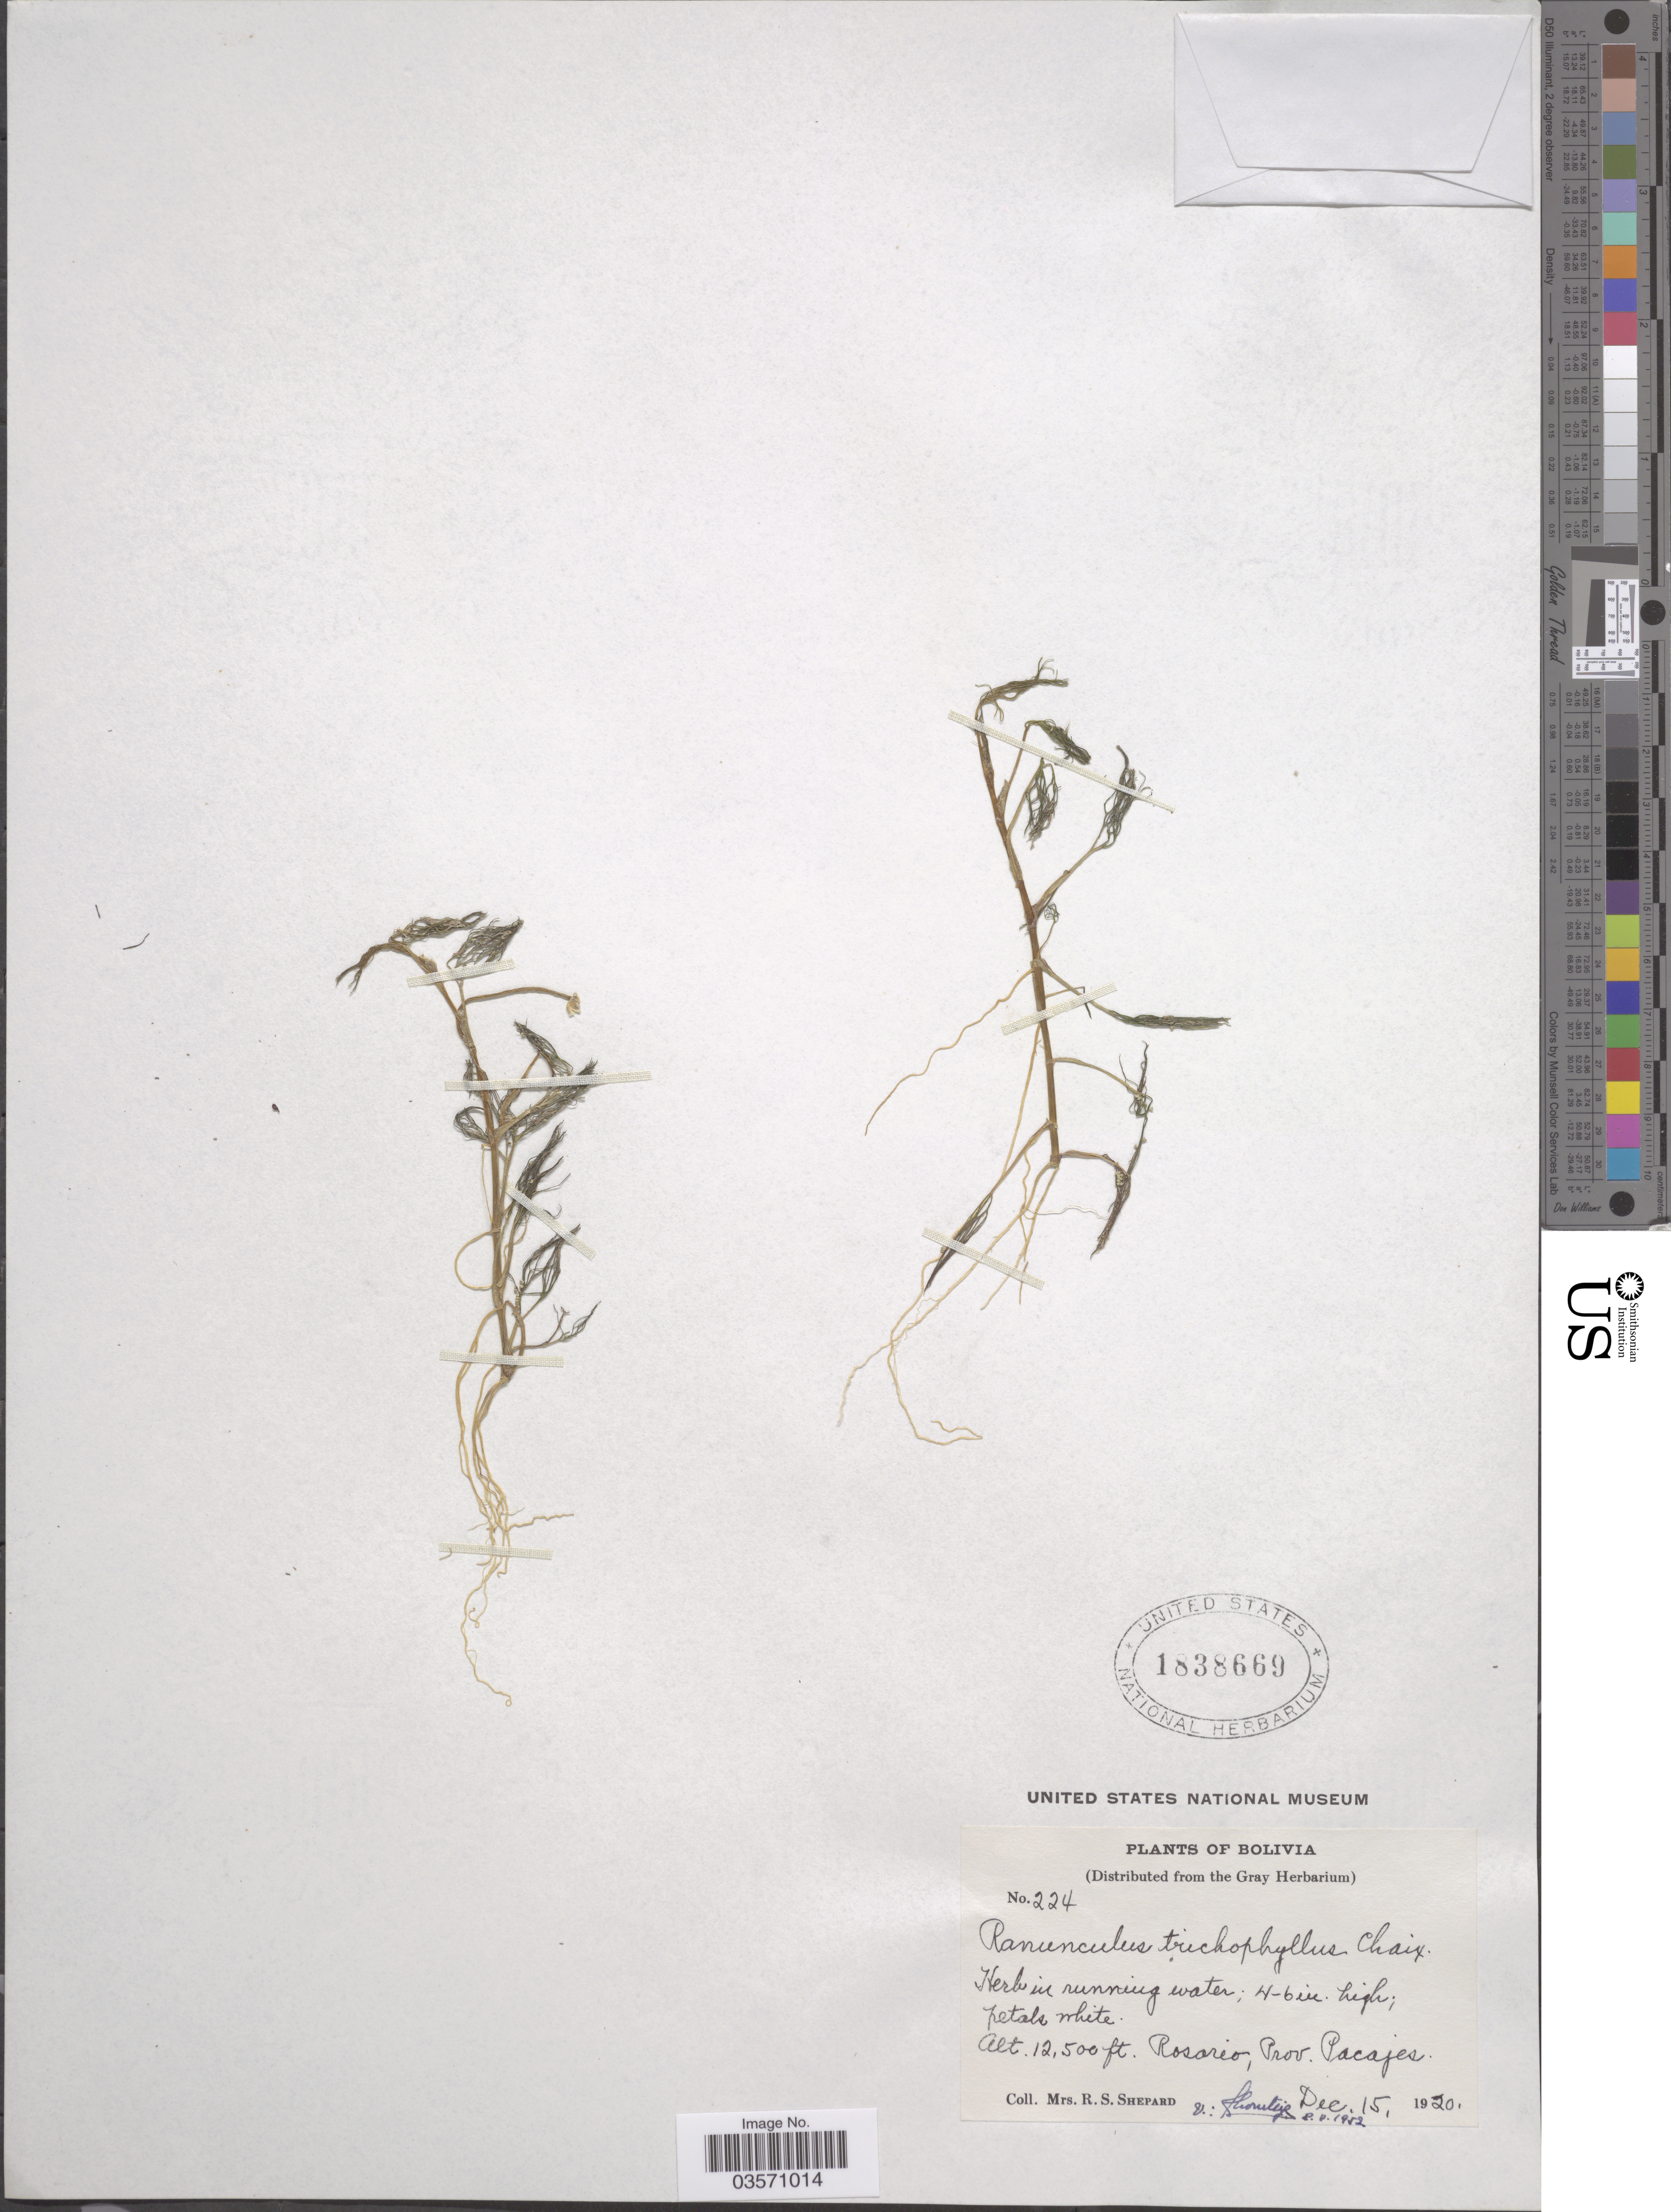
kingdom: Plantae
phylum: Tracheophyta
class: Magnoliopsida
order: Ranunculales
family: Ranunculaceae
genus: Ranunculus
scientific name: Ranunculus trichophyllus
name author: Chaix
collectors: R. Shepard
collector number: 224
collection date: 1920-12-15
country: Bolivia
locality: Rosario, Prov. Pacajes.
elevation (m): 3810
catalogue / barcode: US 1838669